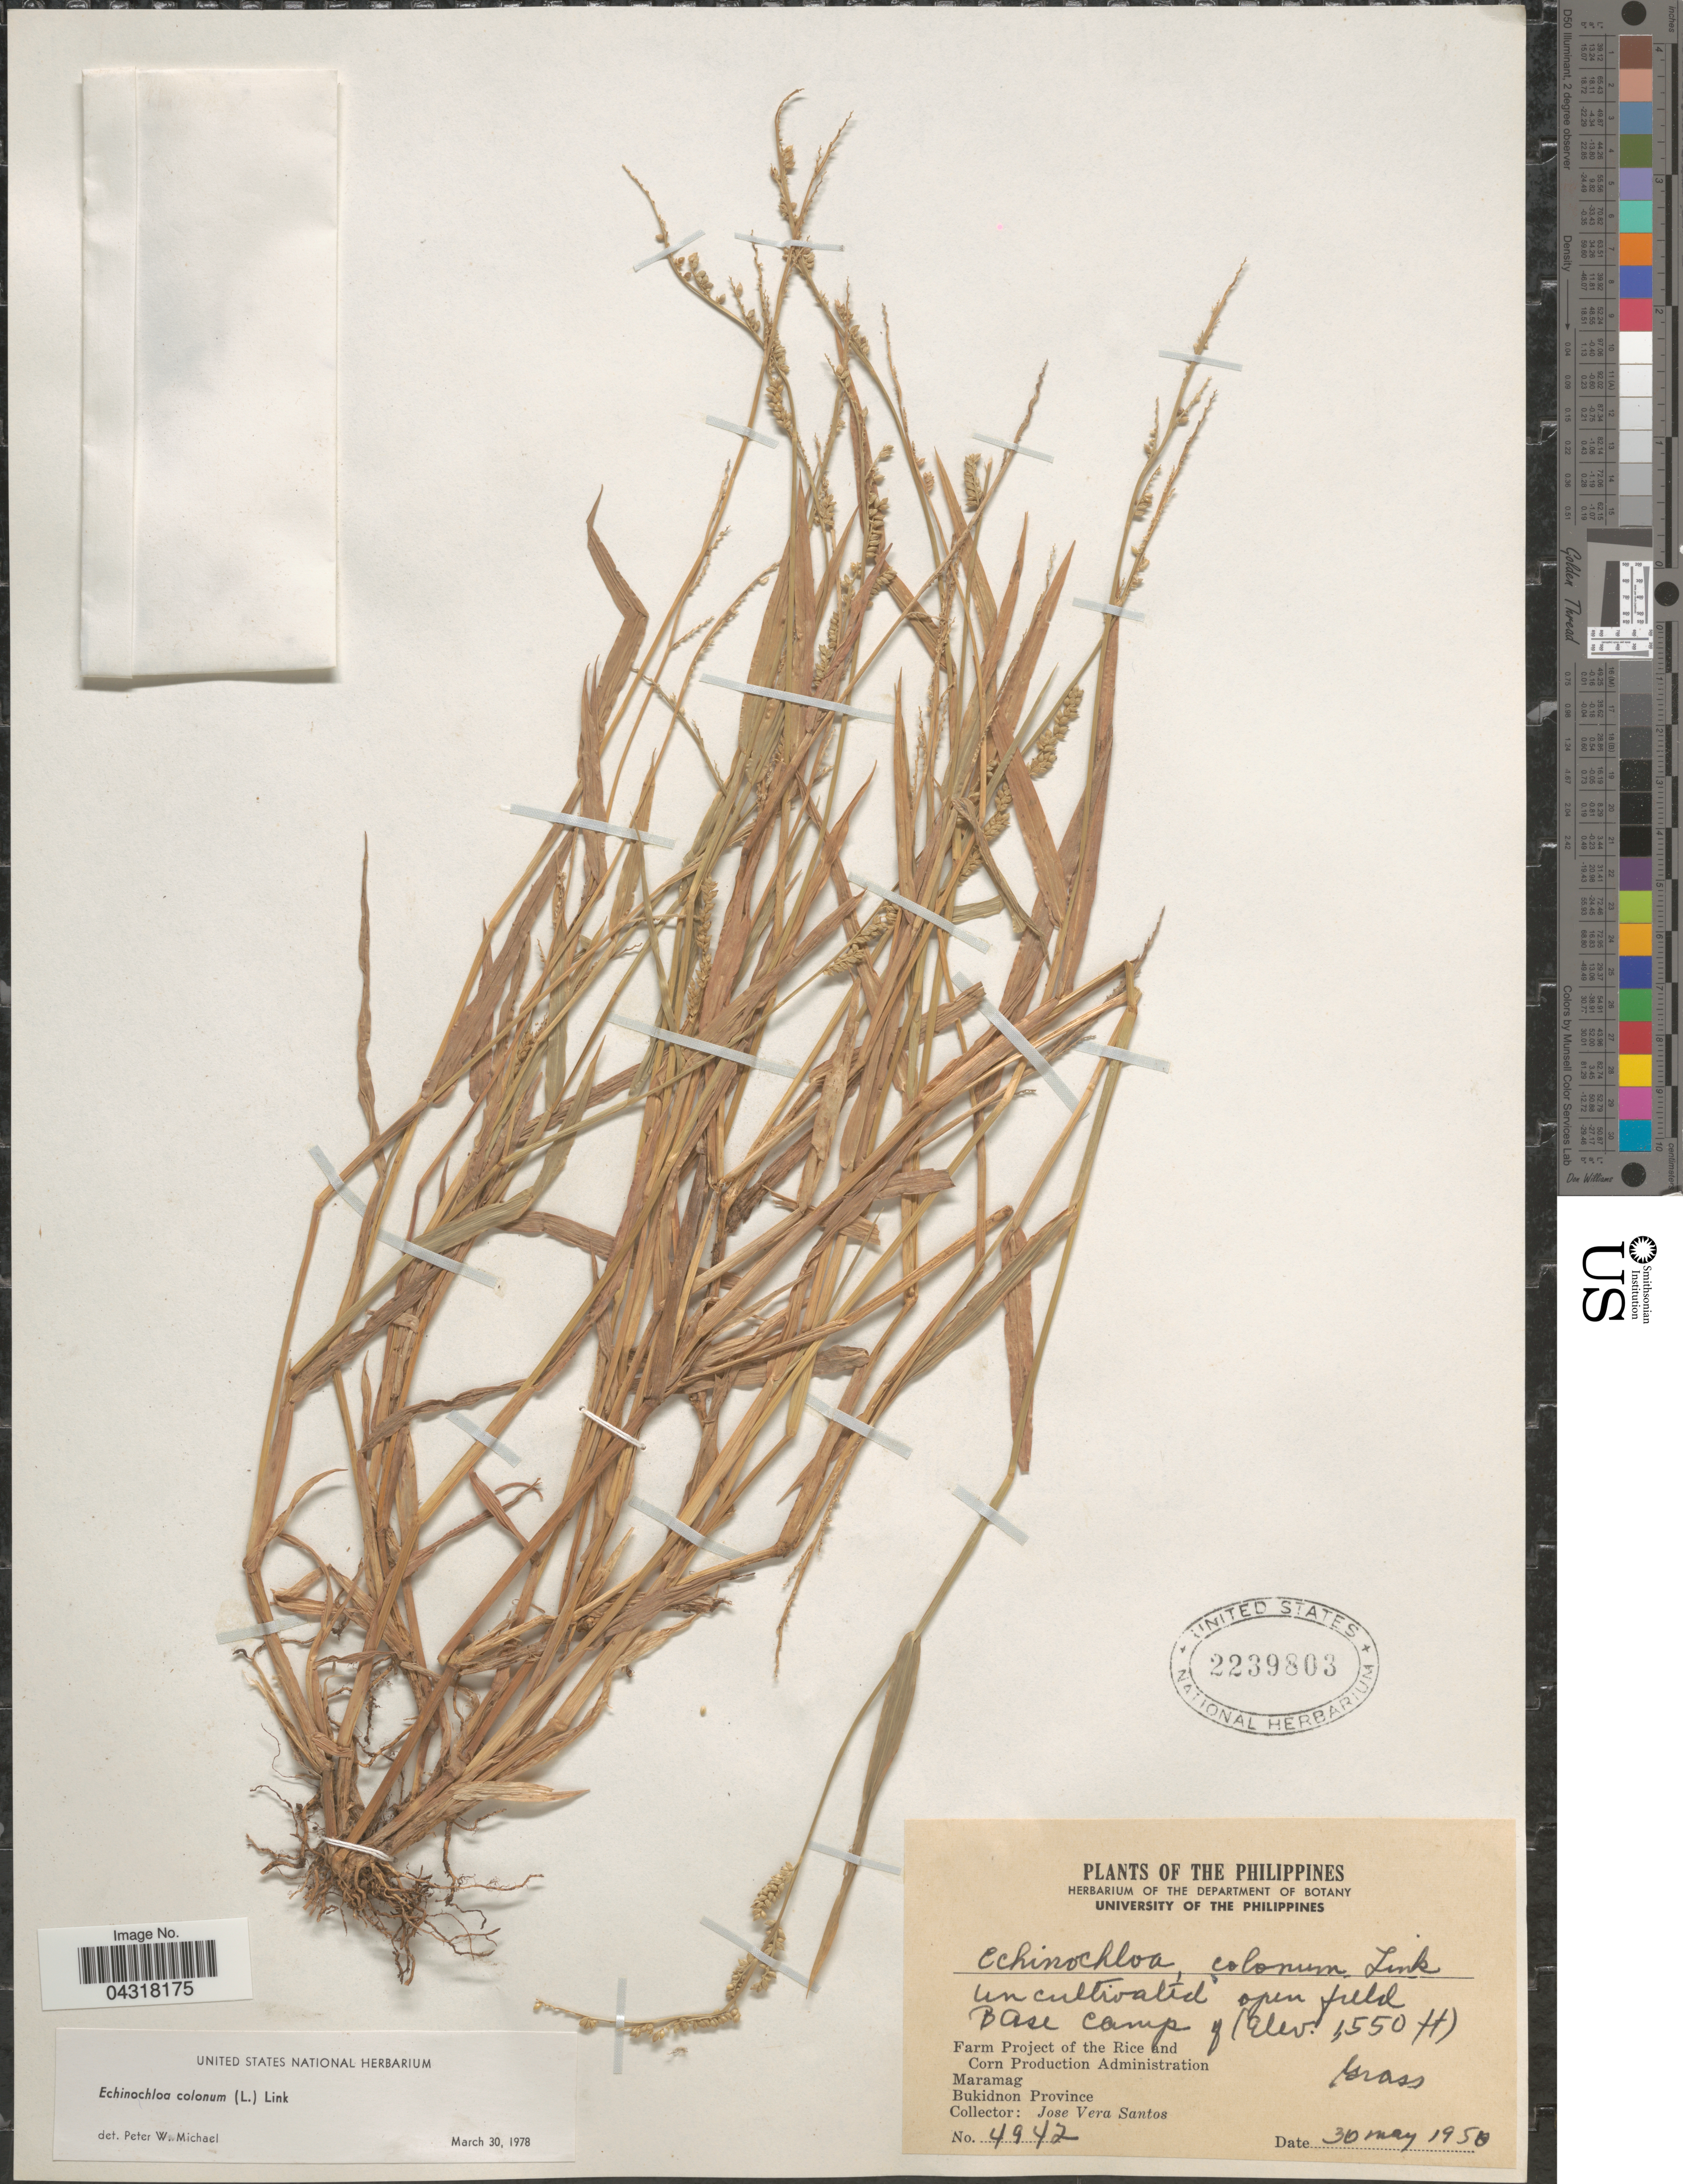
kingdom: Plantae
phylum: Tracheophyta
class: Liliopsida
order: Poales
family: Poaceae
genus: Echinochloa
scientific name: Echinochloa colona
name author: (L.) Link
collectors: J. Vera Santos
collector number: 4942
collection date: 1950-05-30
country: Philippines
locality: Base camp of Farm Project of the Rice and Corn Production Administration. Maramag. Bukidnon Province.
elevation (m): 472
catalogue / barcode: US 2239803